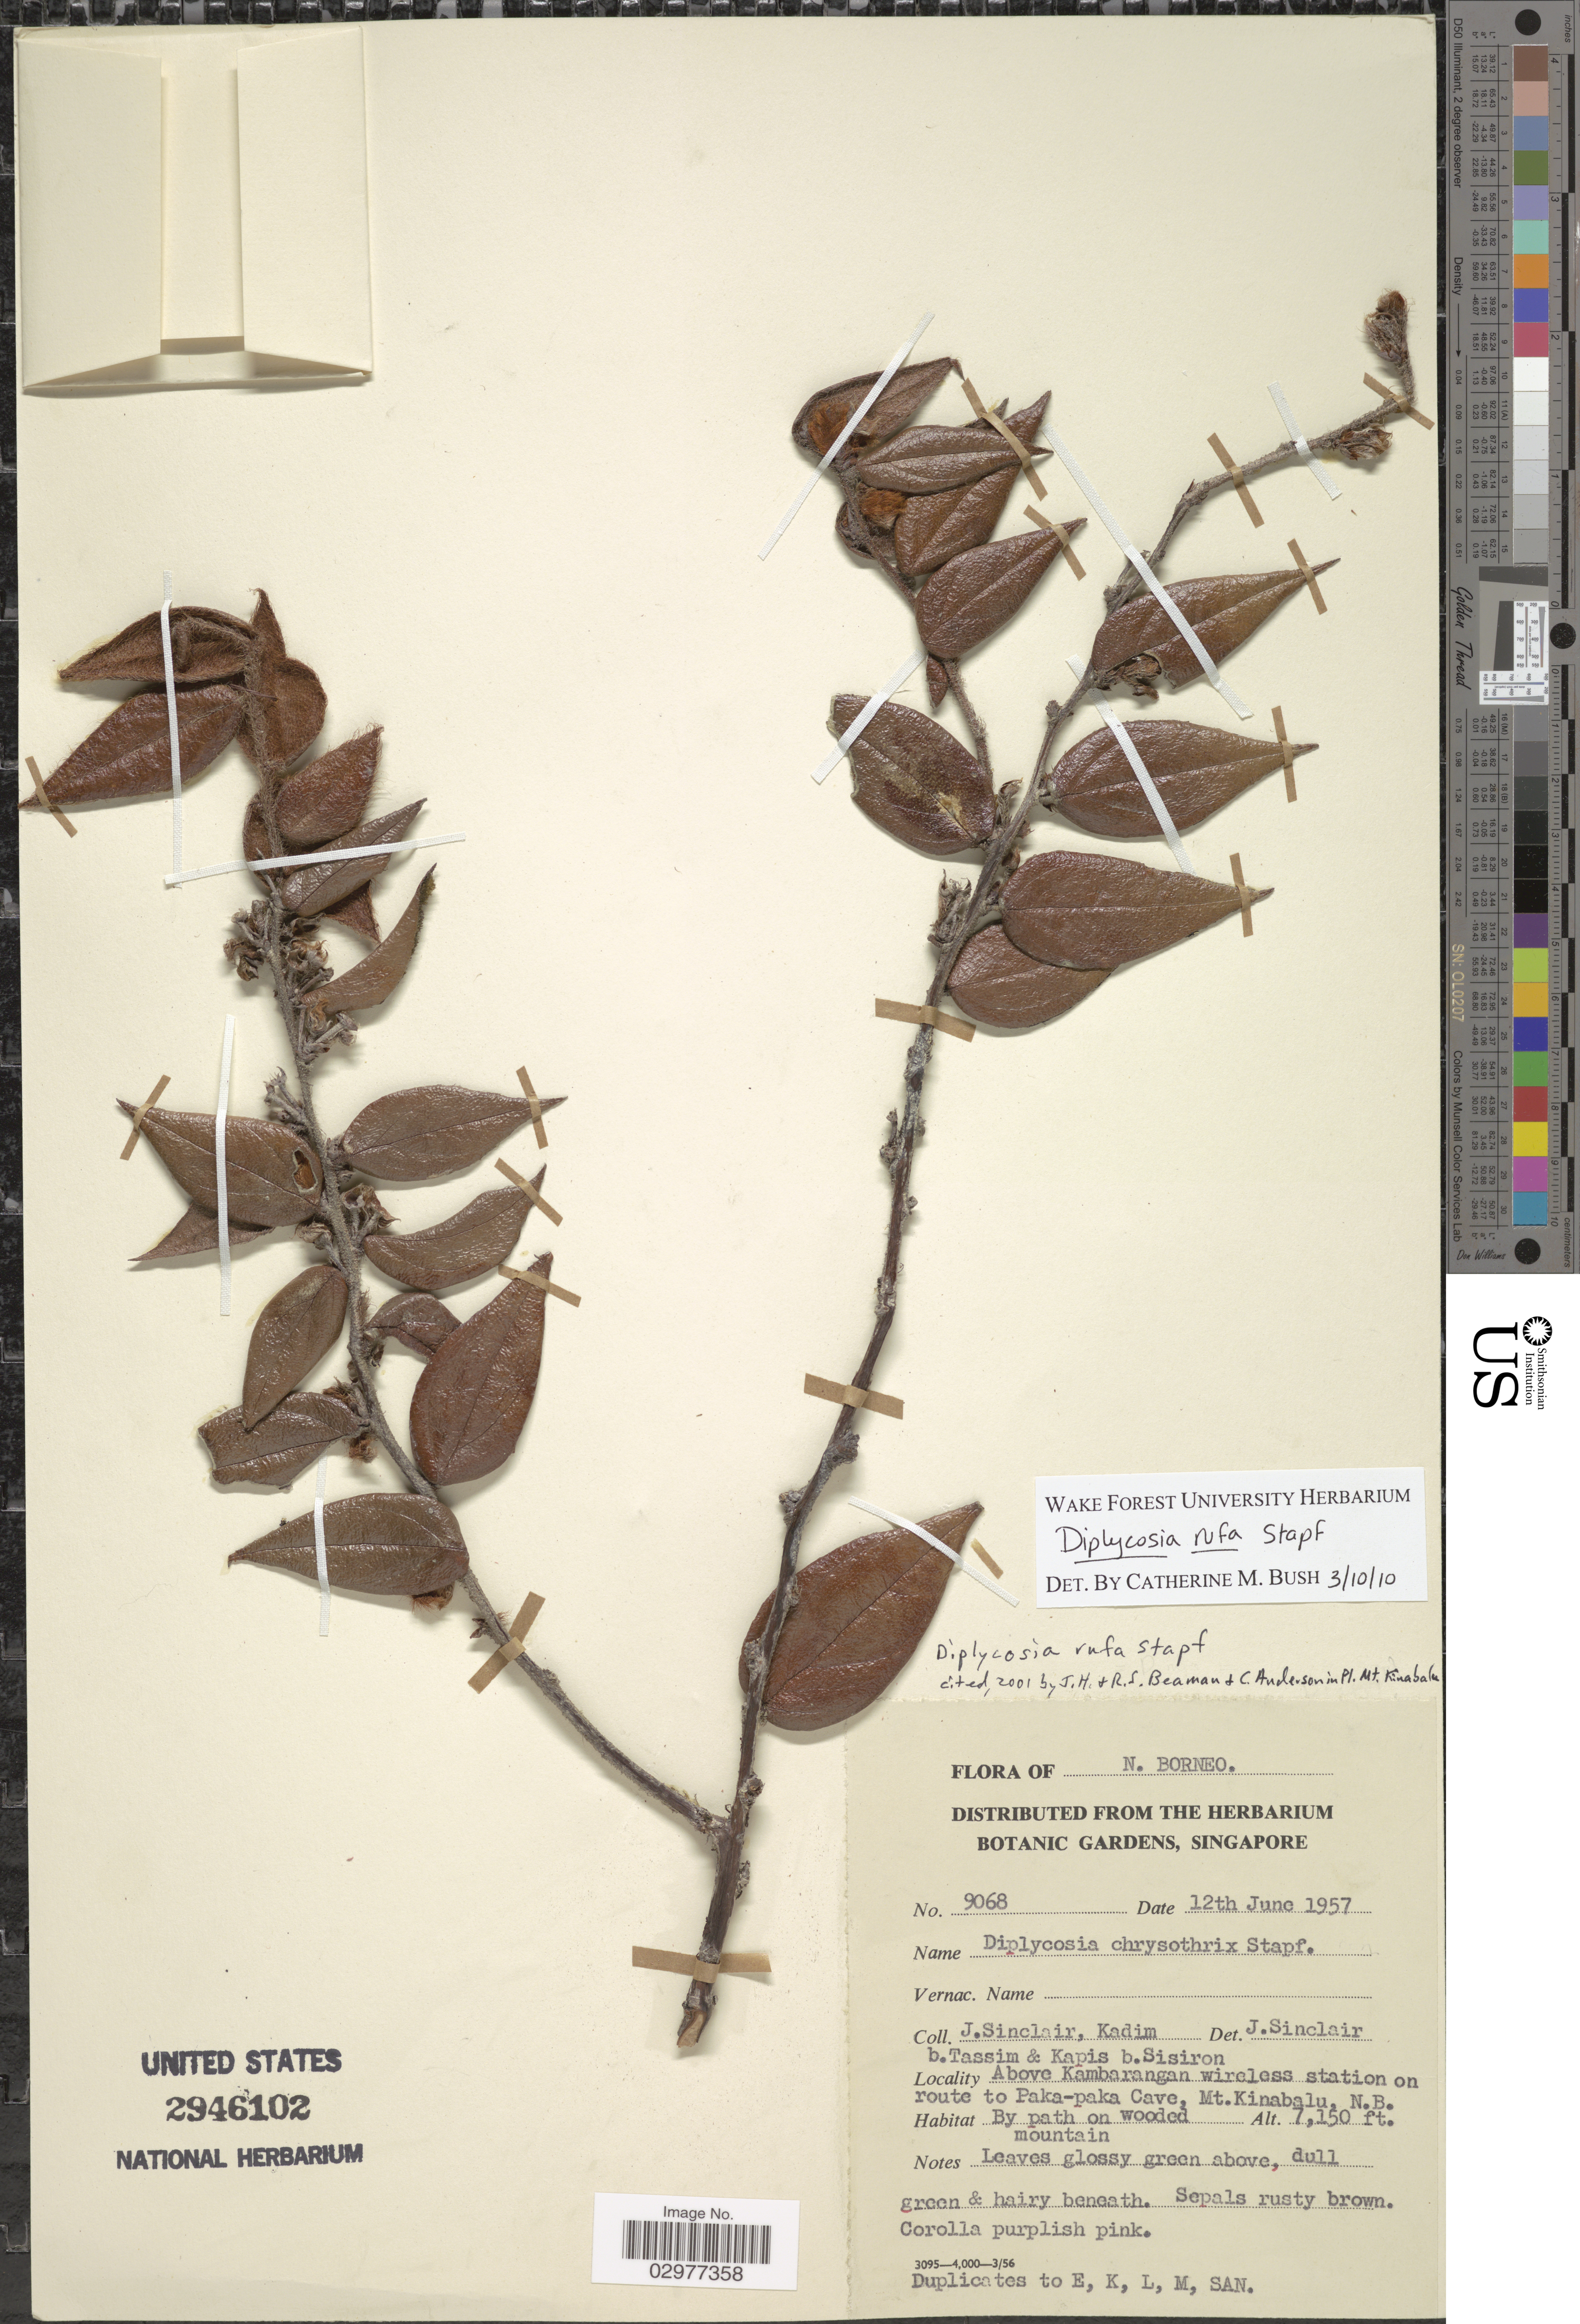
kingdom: Plantae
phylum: Tracheophyta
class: Magnoliopsida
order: Ericales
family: Ericaceae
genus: Diplycosia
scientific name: Diplycosia rufa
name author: Stapf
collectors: J. Sinclair, K. Tassim & Kapis bin Sisiron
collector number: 9068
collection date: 1957-06-12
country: Malaysia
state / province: Sabah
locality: N. Borneo. Above Kambarangan wireless station on route to Paka-paka Cave, Mt. Kinabalu, N. B.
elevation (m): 2179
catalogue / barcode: US 2946102